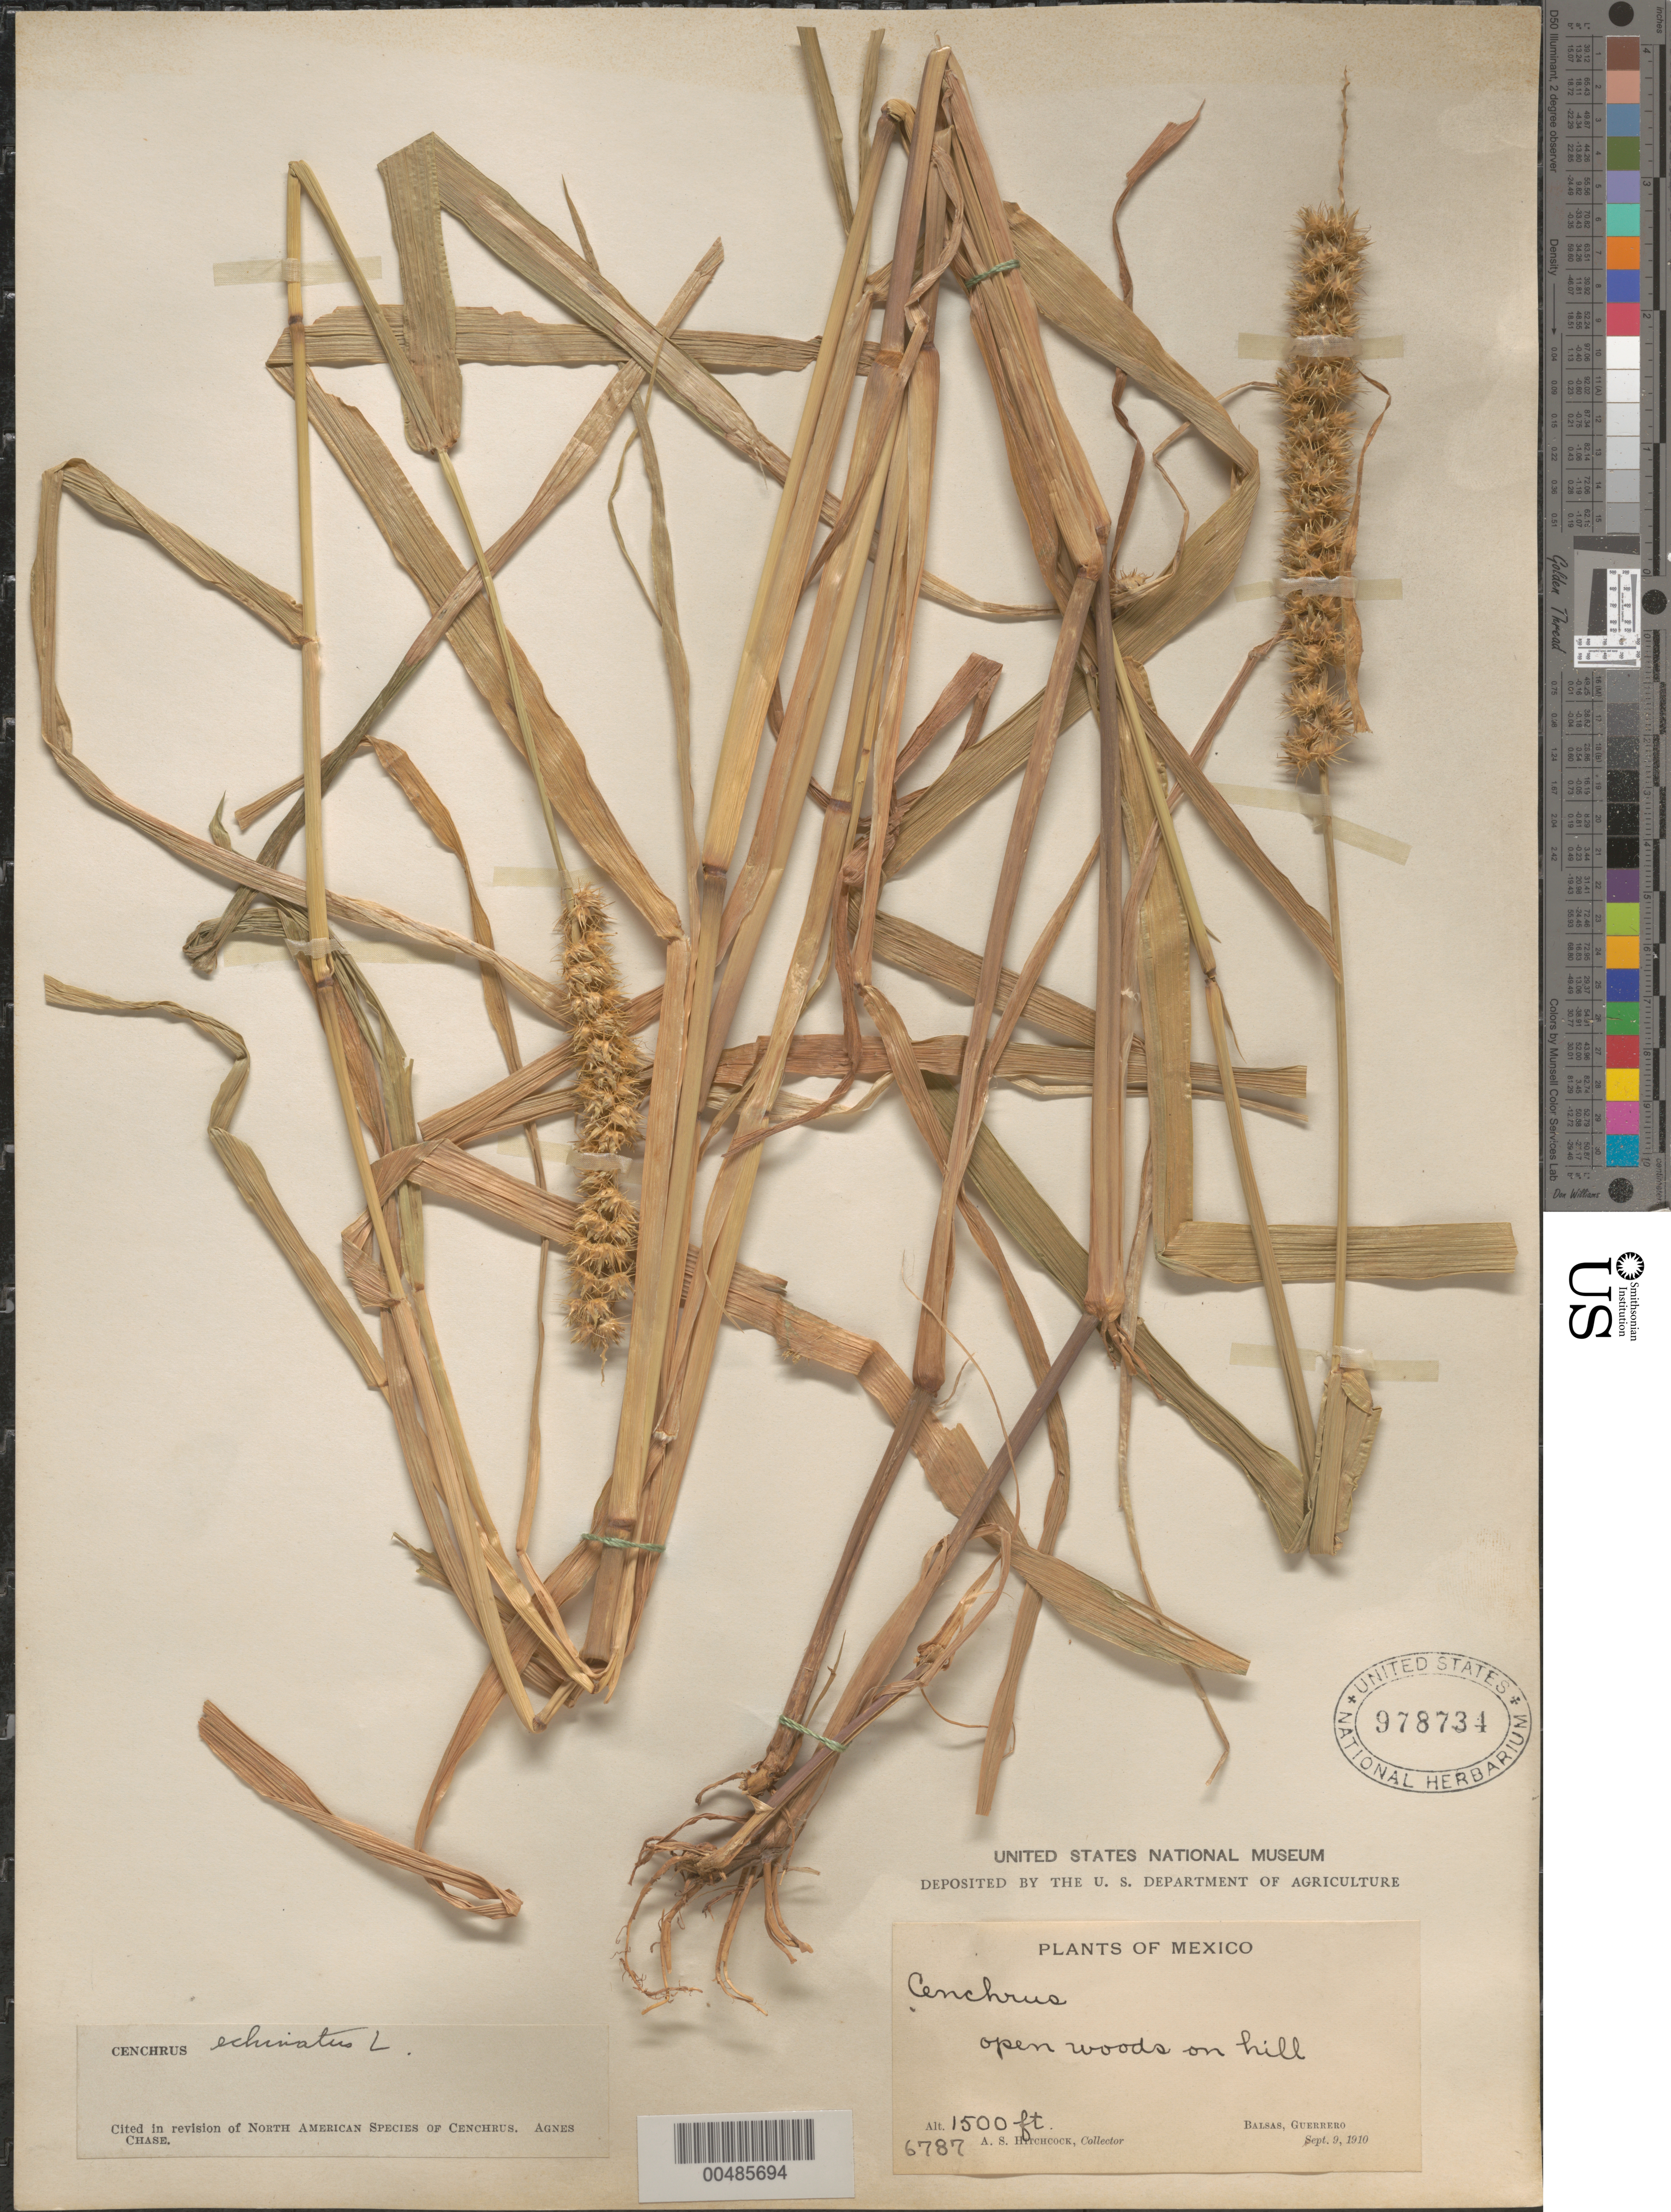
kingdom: Plantae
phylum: Tracheophyta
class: Liliopsida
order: Poales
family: Poaceae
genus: Cenchrus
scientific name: Cenchrus echinatus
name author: L.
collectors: A. S. Hitchcock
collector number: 6787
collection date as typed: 9 Sep 1910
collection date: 1910-09-09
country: Mexico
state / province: Guerrero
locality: Balsas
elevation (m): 457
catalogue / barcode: US 978734